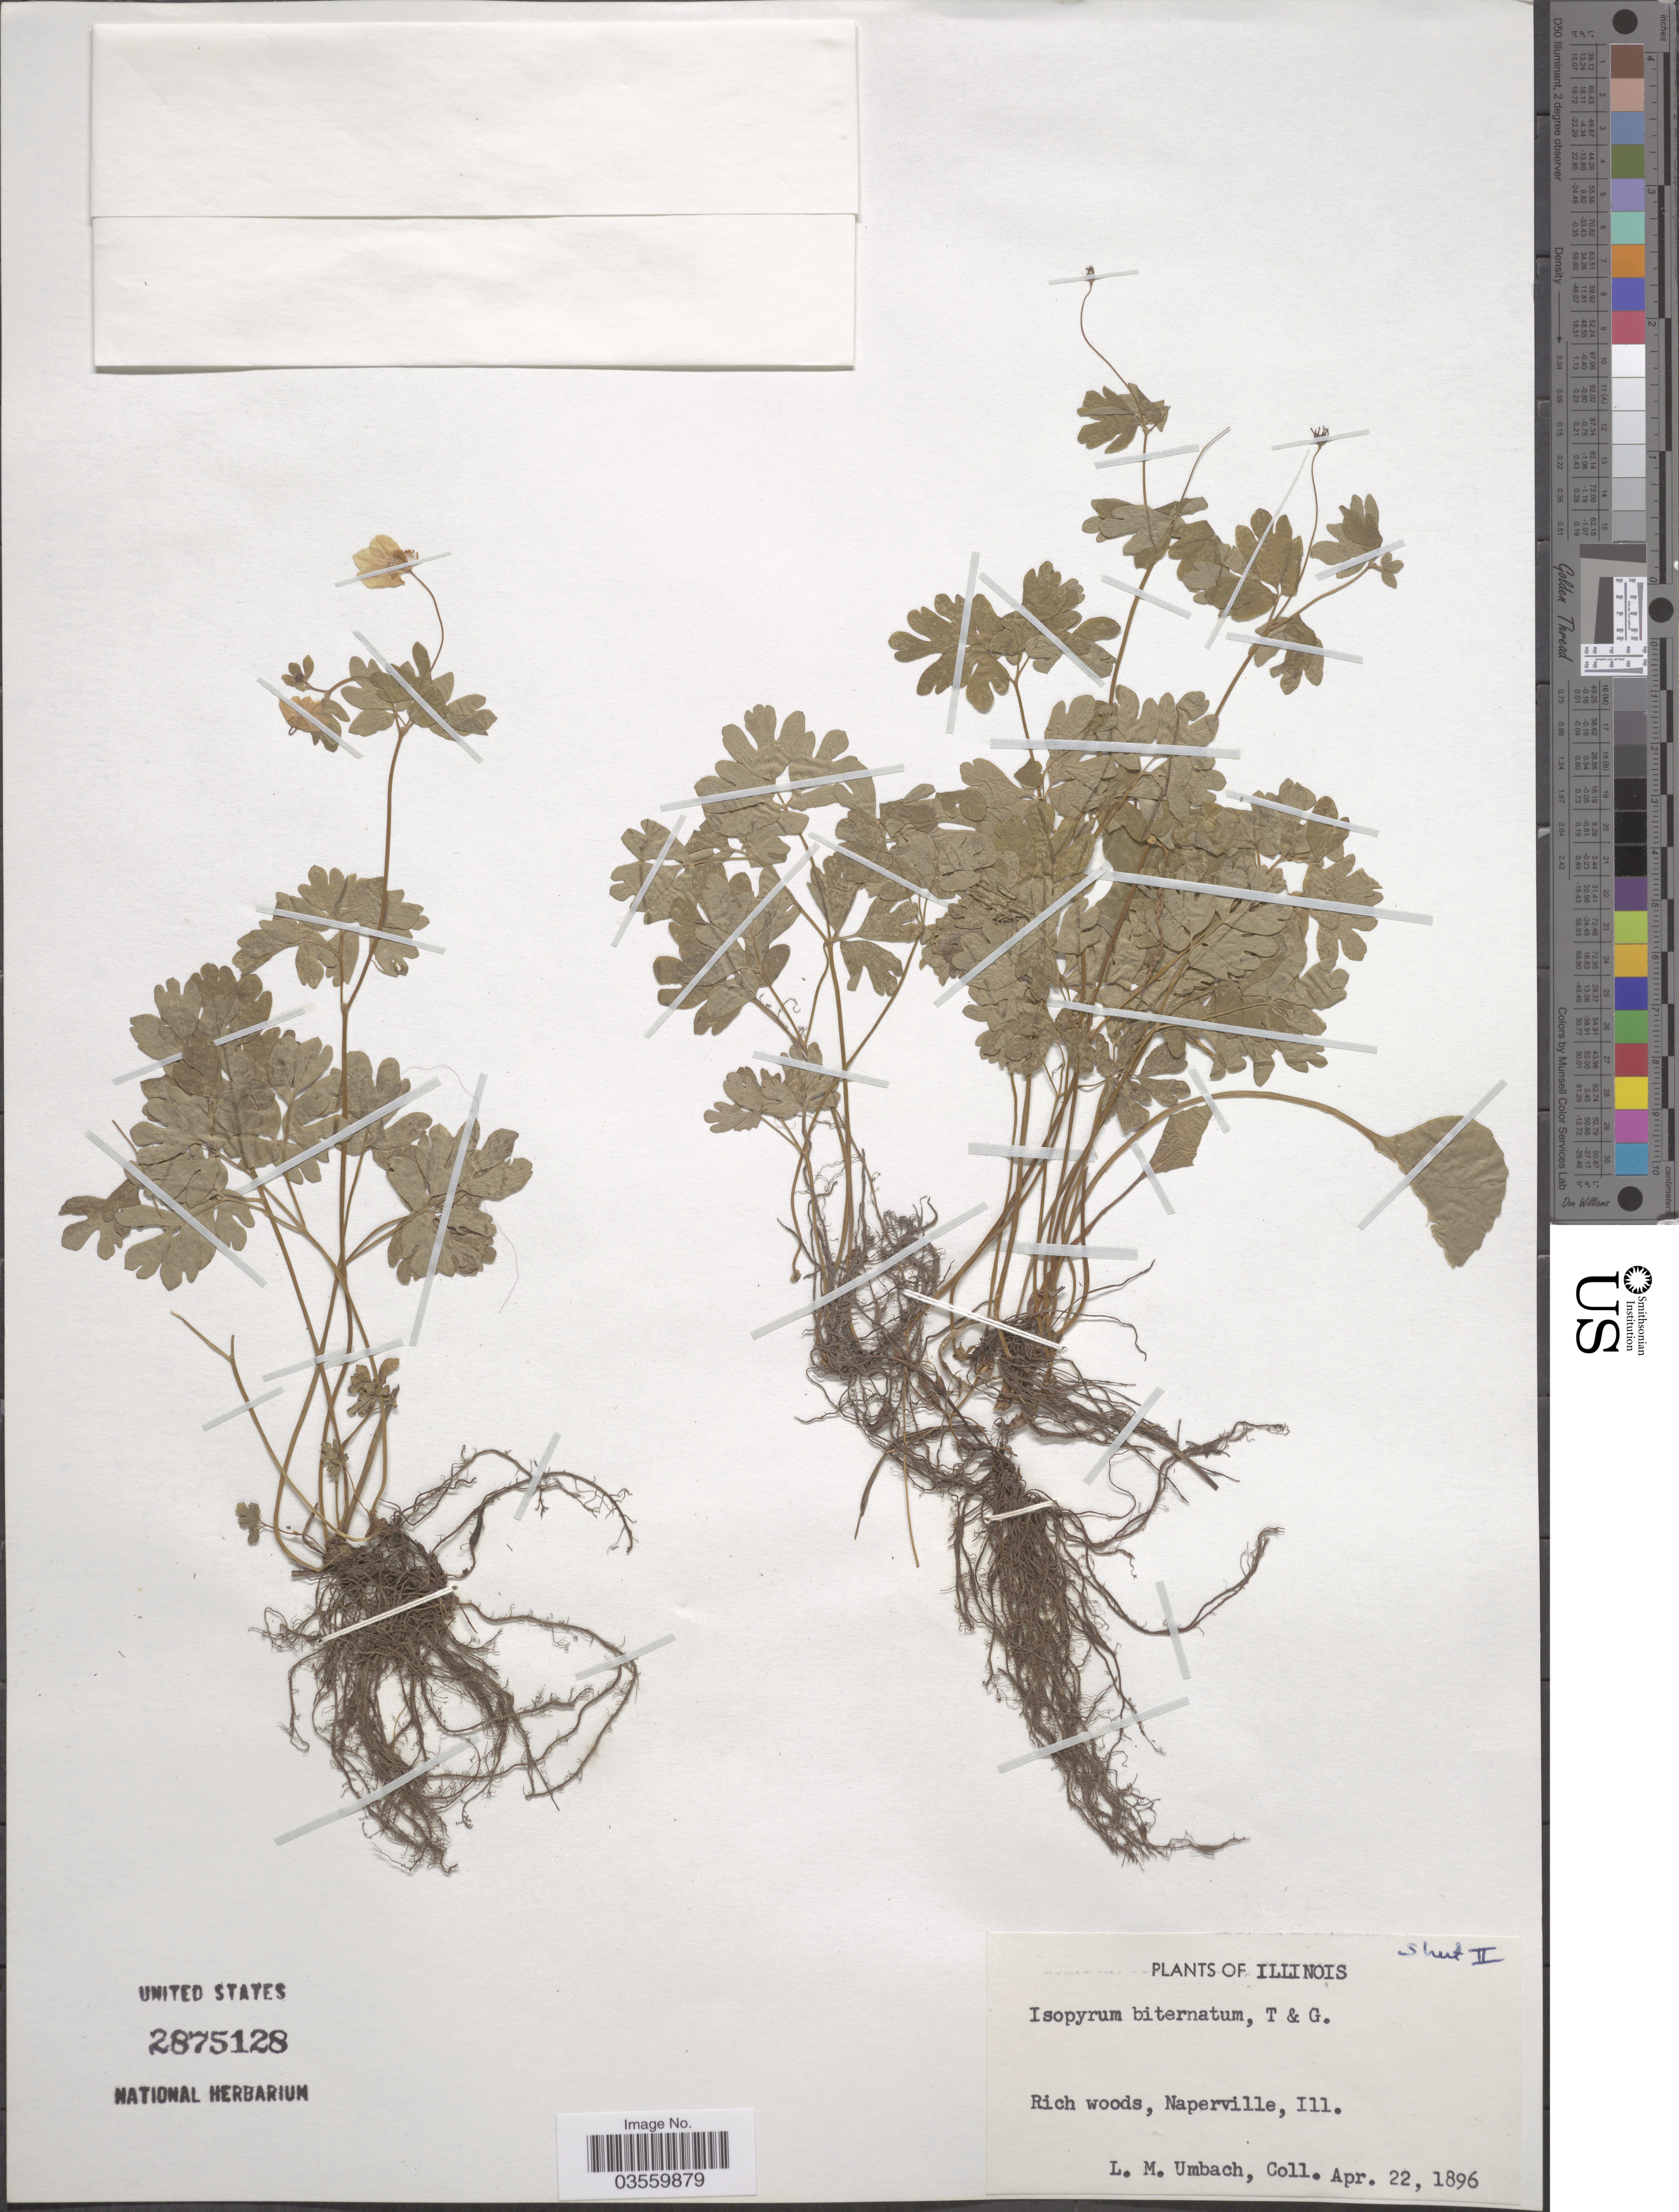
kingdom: Plantae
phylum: Tracheophyta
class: Magnoliopsida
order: Ranunculales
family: Ranunculaceae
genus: Enemion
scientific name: Enemion biternatum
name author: (Torr. & A. Gray) Raf.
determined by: Strong, Mark T., (BOT), Smithsonian Institution - National Museum of Natural History (UNITED STATES)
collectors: L. M. Umbach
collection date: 1896-04-22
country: United States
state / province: Illinois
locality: Naperville.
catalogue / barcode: US 2875128